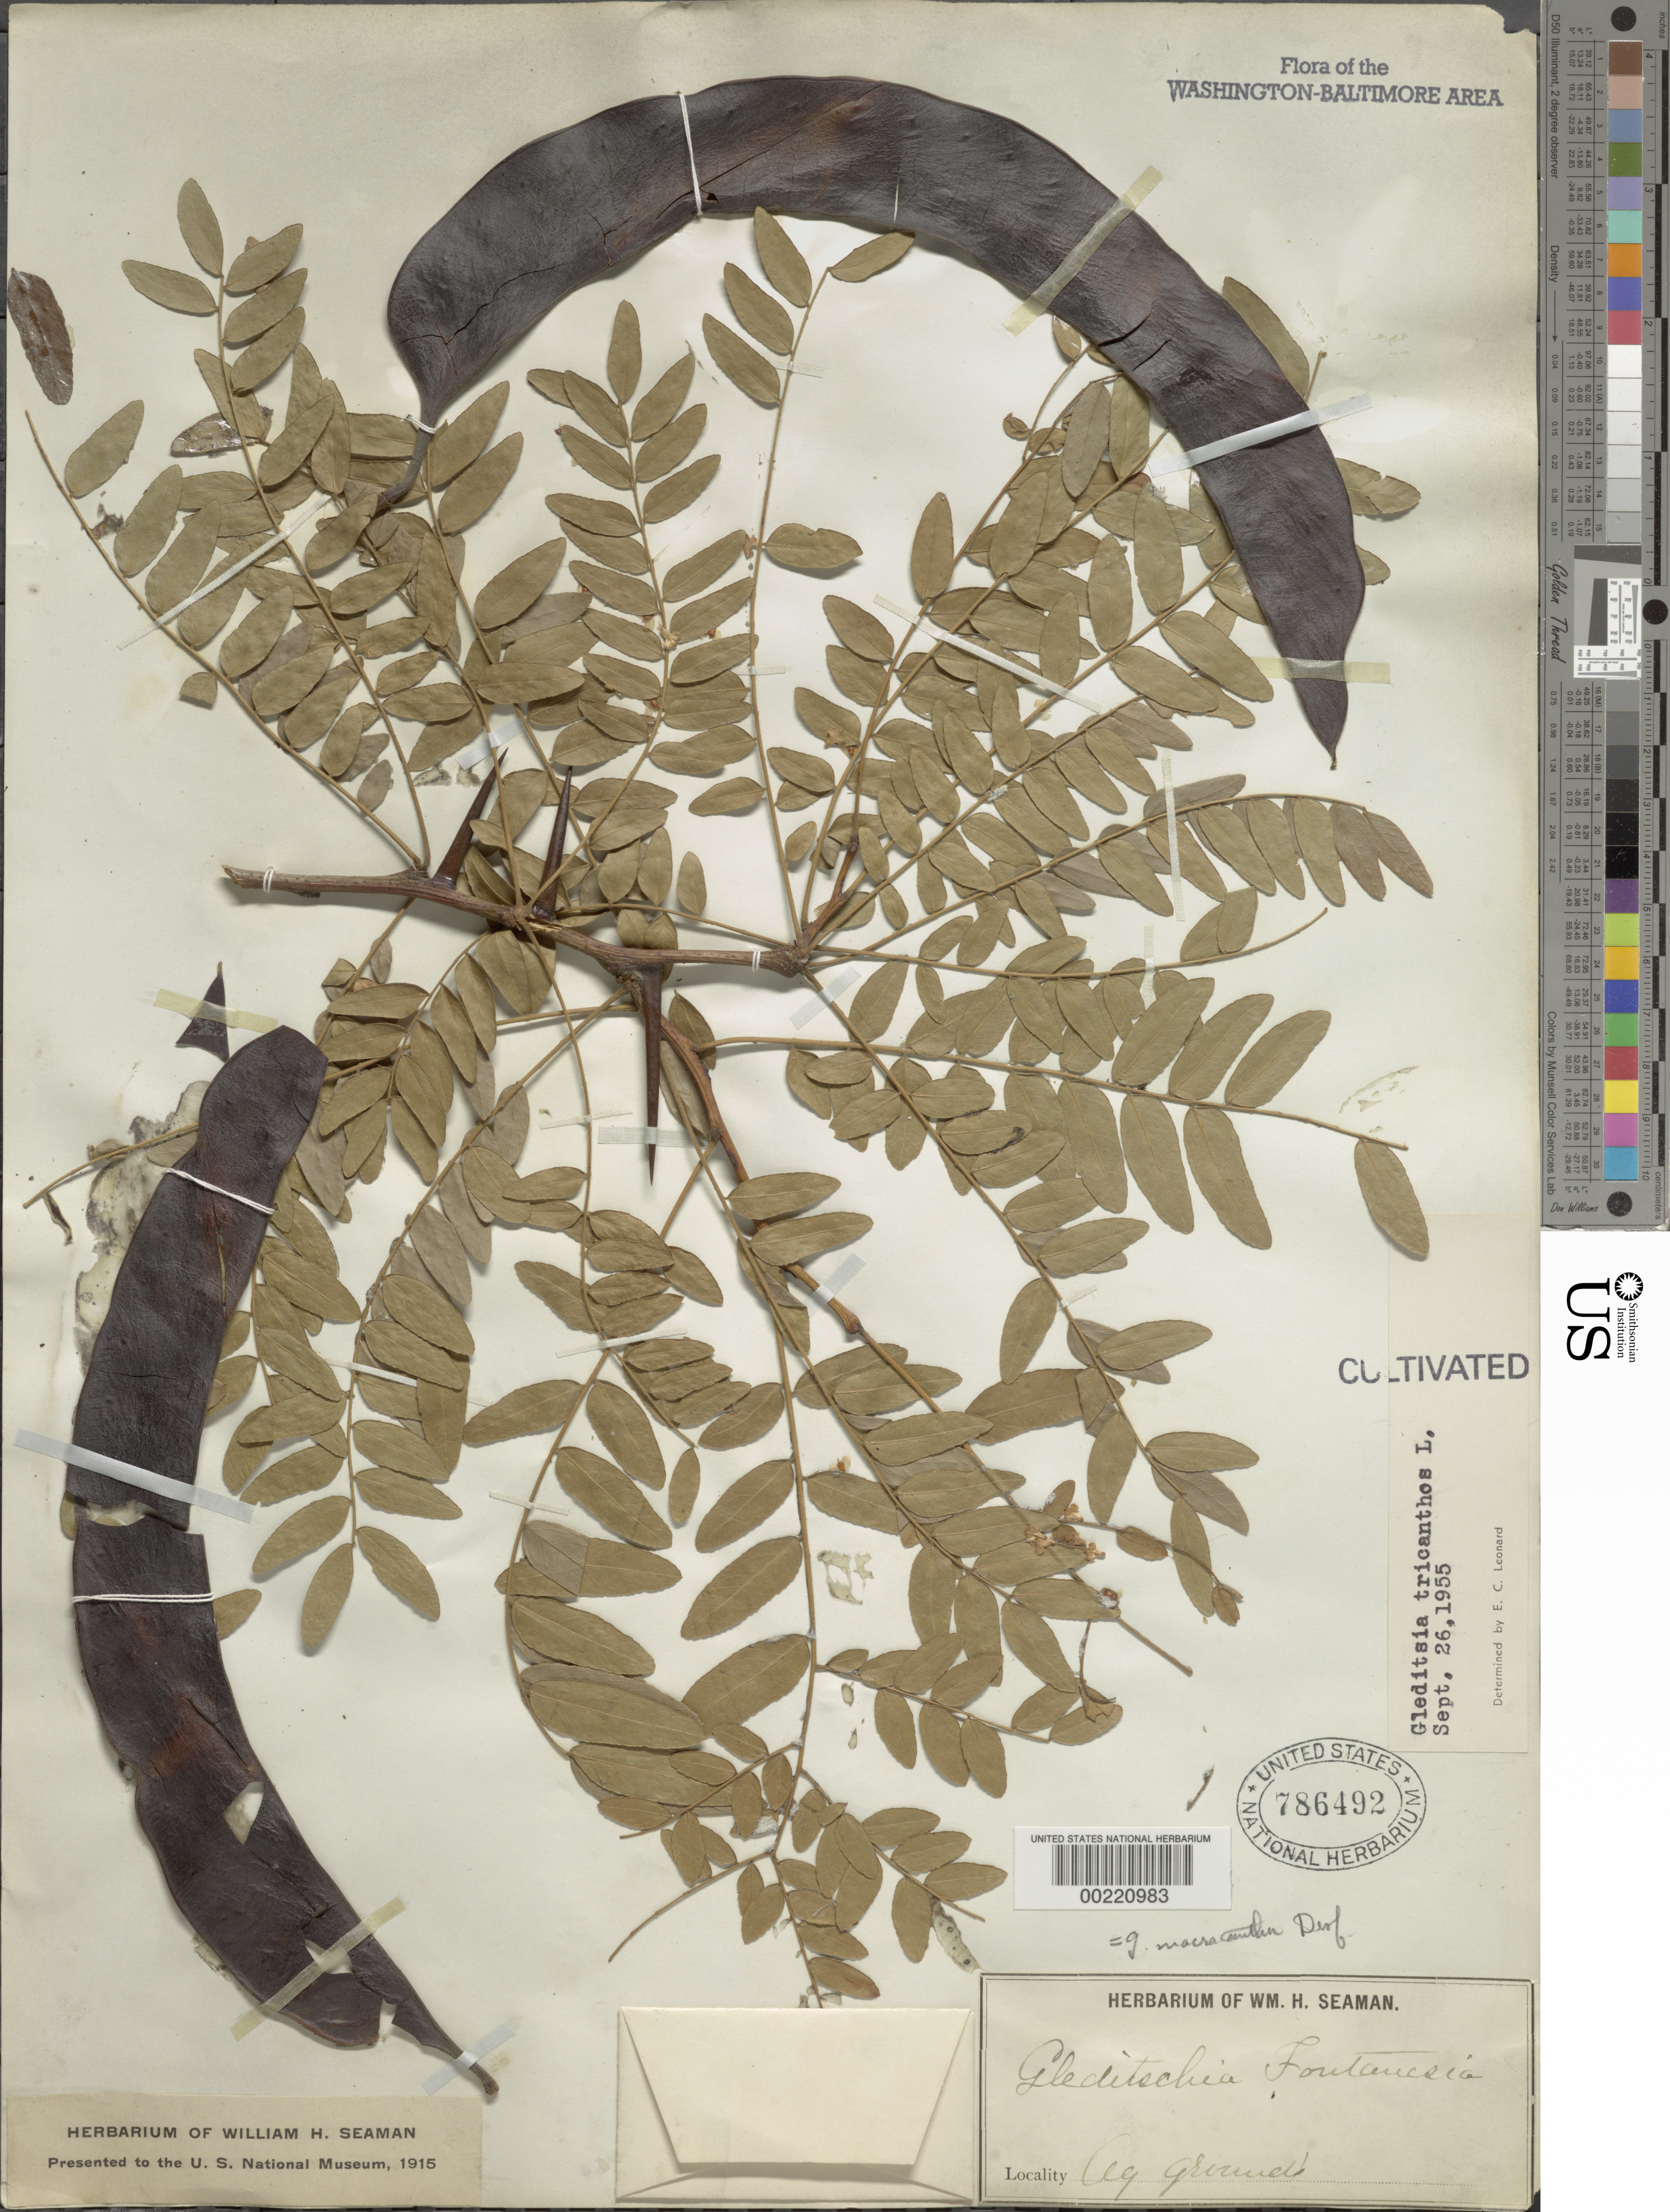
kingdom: Plantae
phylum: Tracheophyta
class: Magnoliopsida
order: Fabales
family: Fabaceae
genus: Gleditsia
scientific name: Gleditsia triacanthos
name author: L.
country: United States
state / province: District of Columbia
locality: Department of Agriculture grounds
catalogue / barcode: US 786492